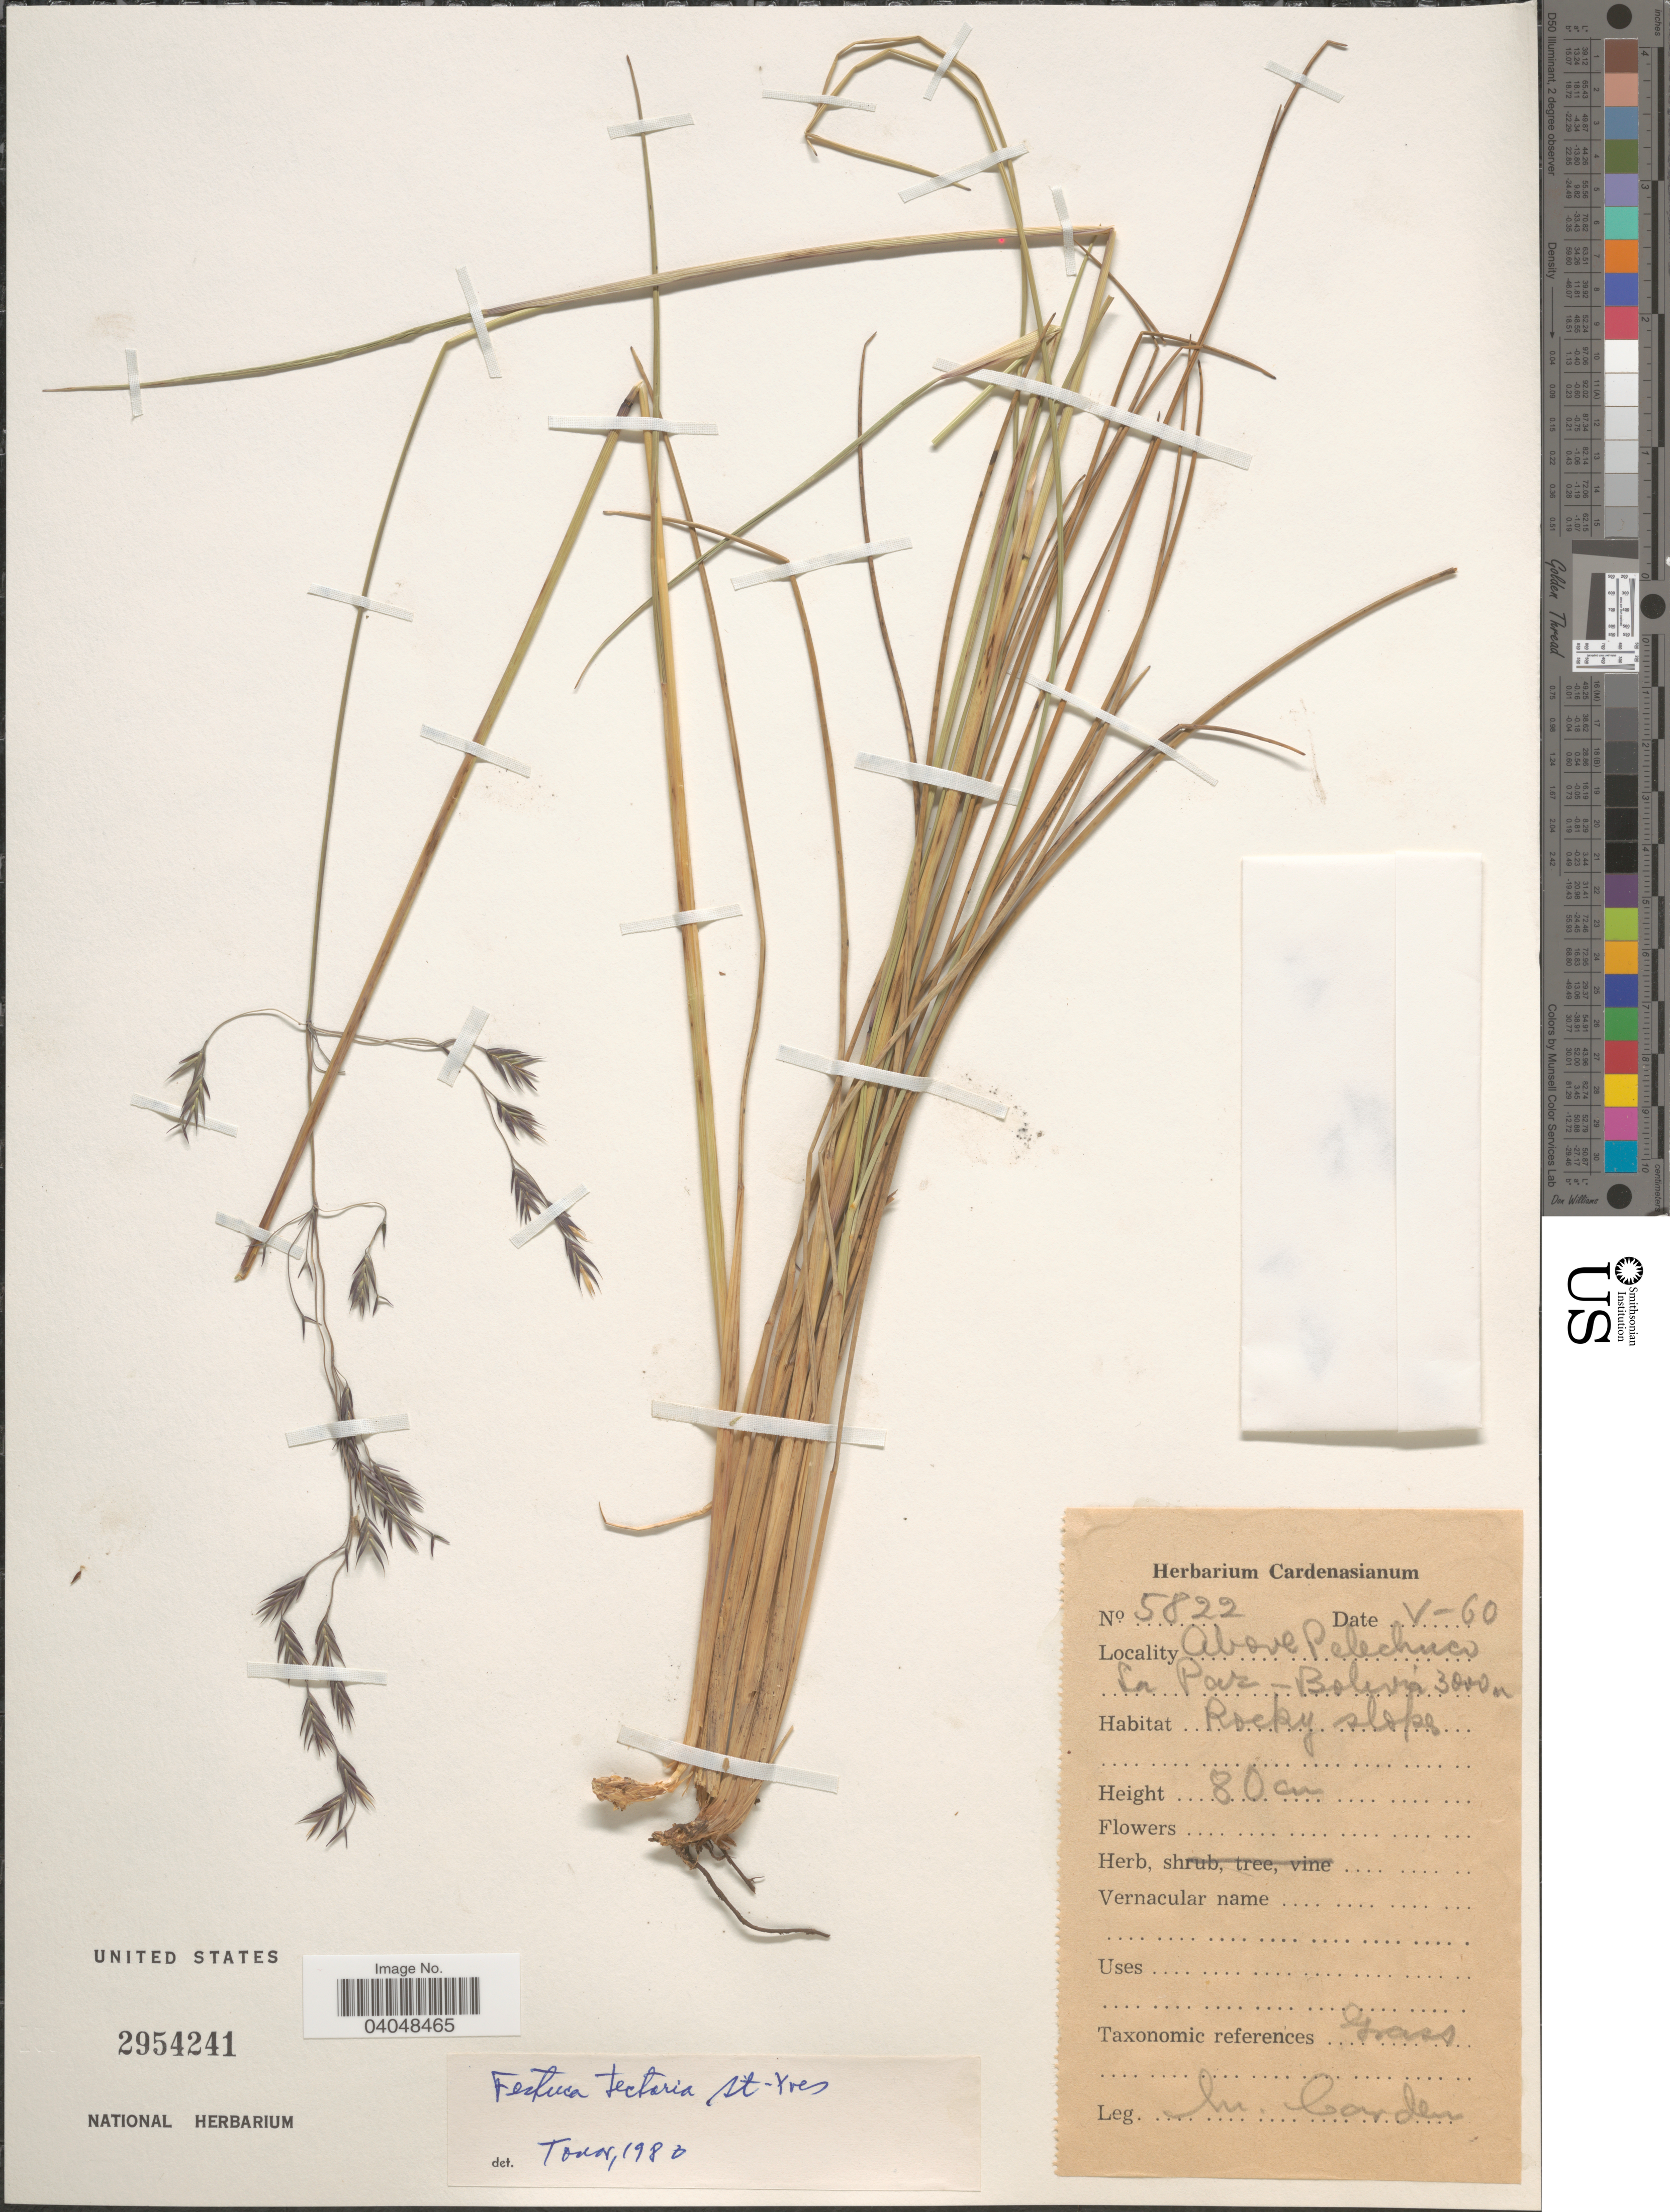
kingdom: Plantae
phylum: Tracheophyta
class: Liliopsida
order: Poales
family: Poaceae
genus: Festuca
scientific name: Festuca tectoria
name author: Saint-Yves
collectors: M. Cárdenas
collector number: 5822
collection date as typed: Transcribed d/m/y: /5/60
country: Bolivia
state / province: La Paz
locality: Above Pelechuco.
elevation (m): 3000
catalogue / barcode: US 2954241